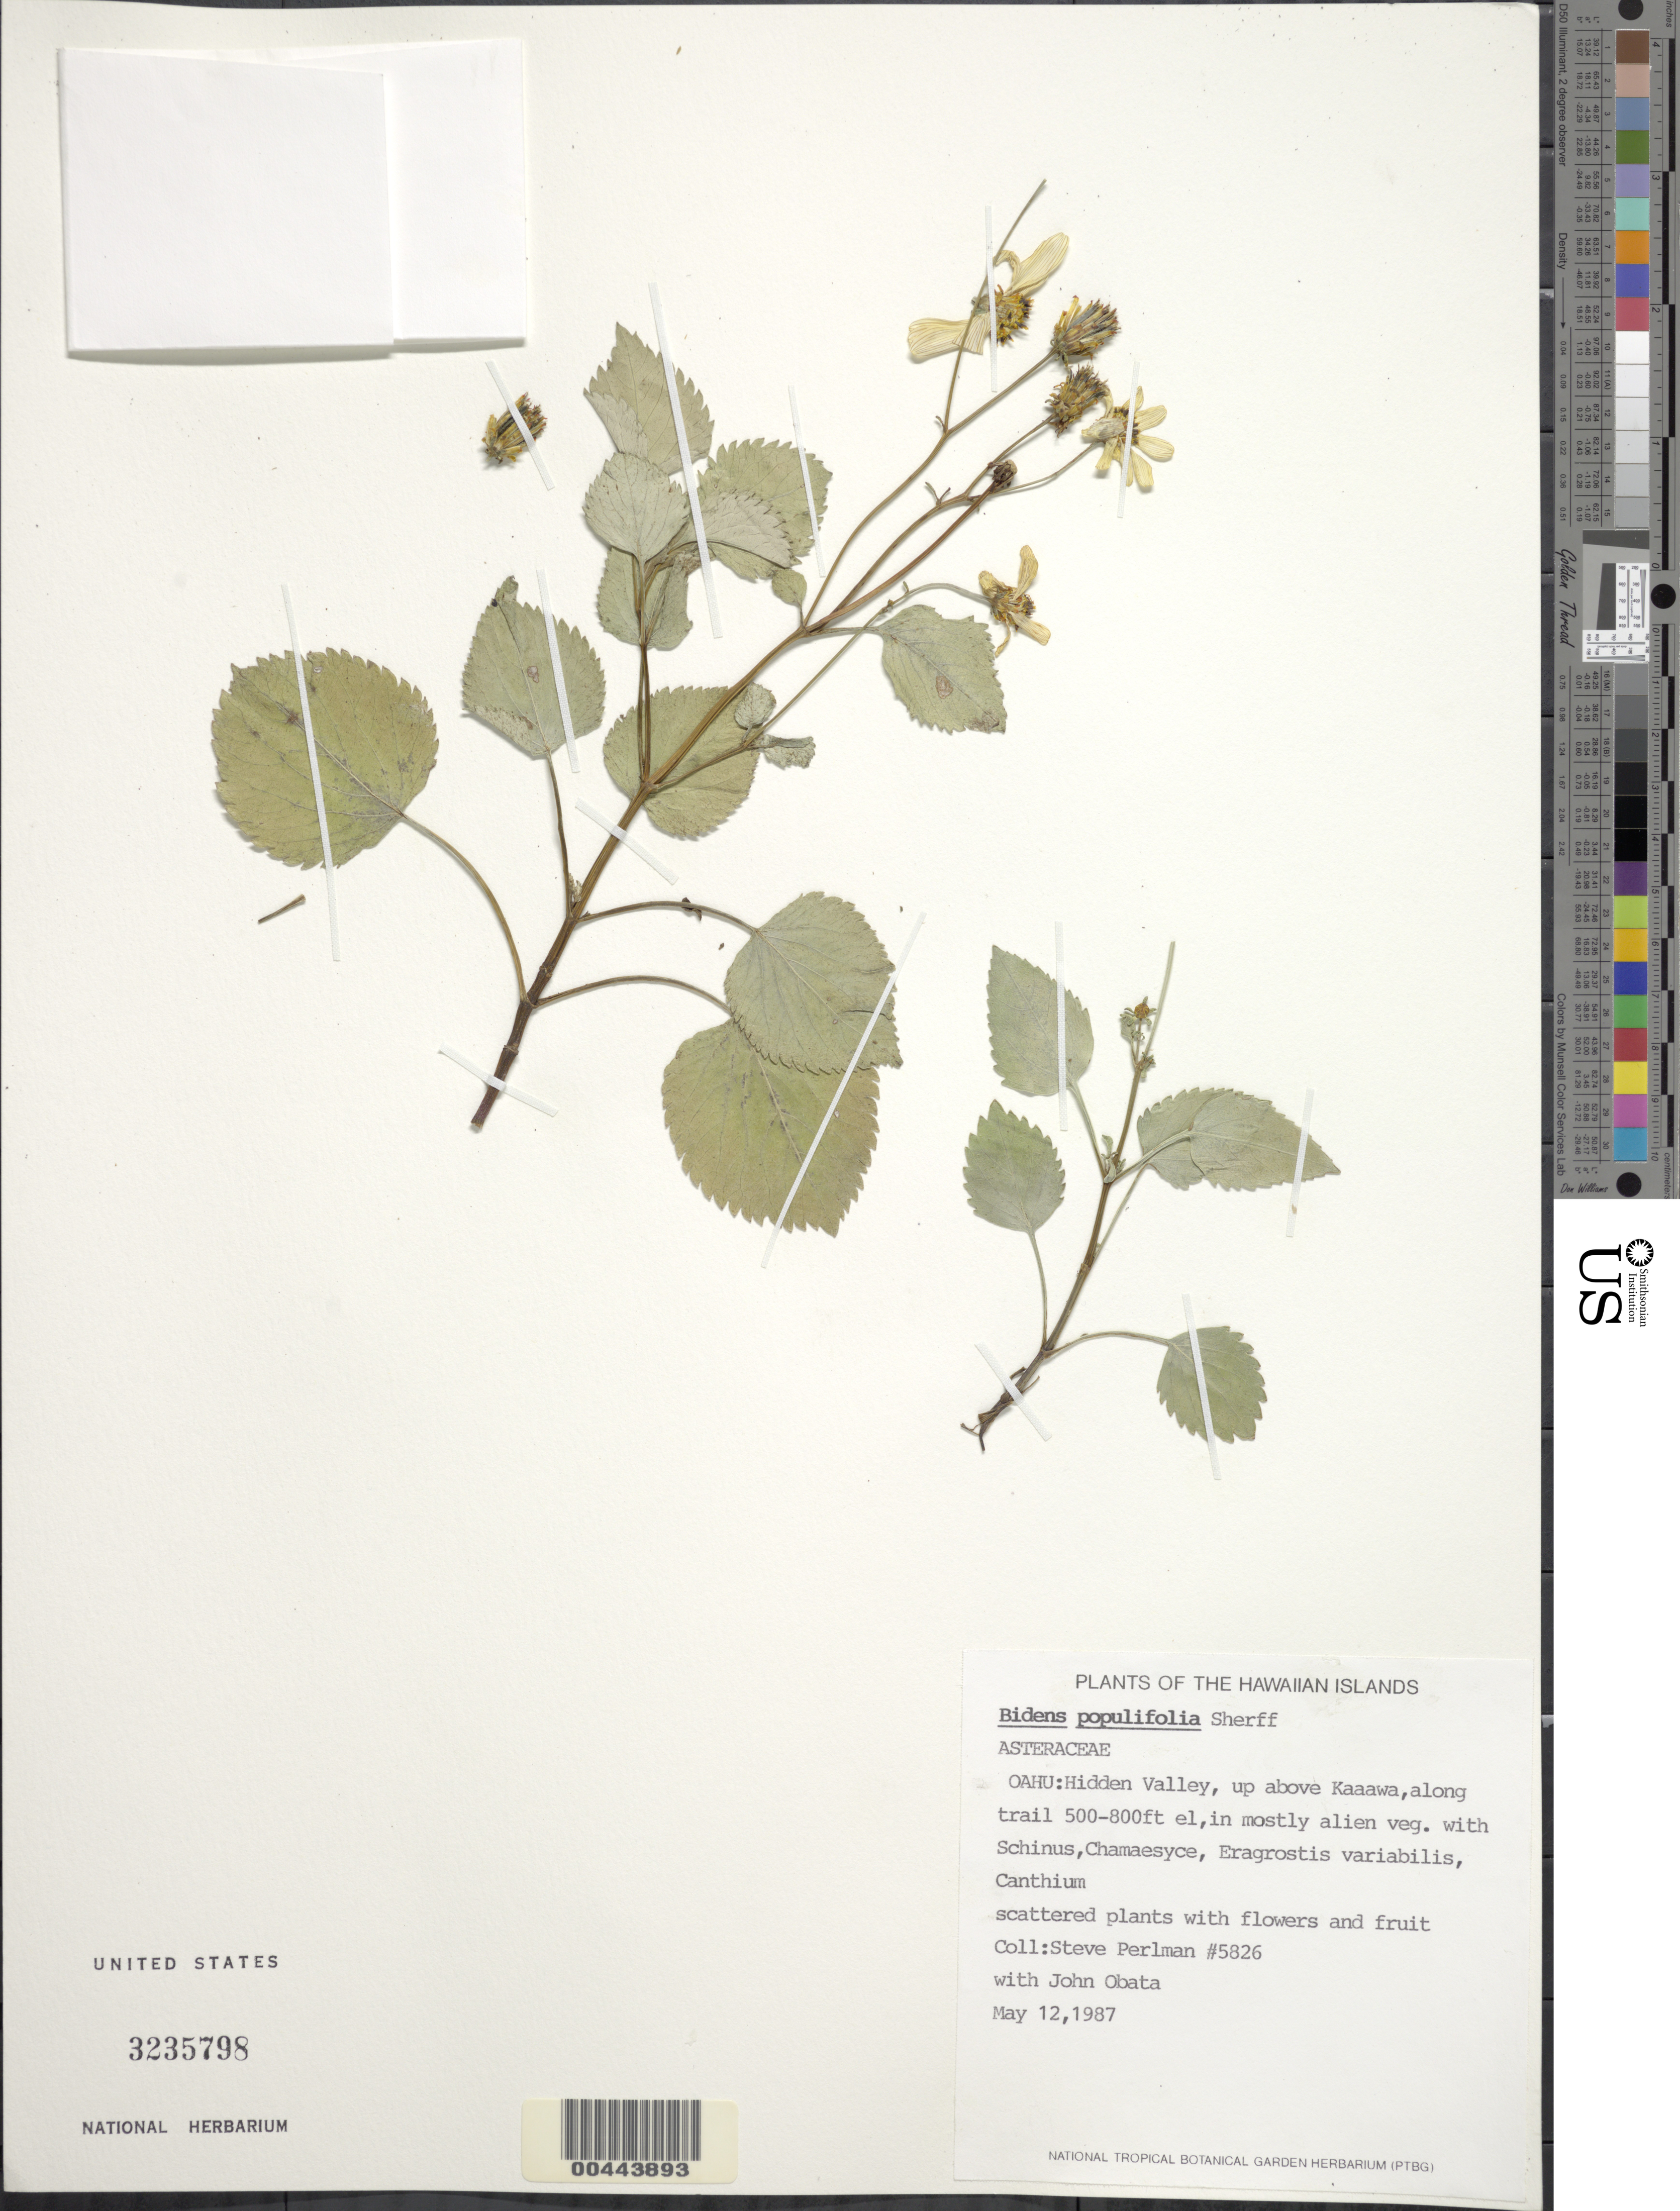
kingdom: Plantae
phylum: Tracheophyta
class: Magnoliopsida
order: Asterales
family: Asteraceae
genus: Bidens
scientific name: Bidens populifolia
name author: Sherff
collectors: S. P. Perlman & J. Obata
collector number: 5826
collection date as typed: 12 May 1987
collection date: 1987-05-12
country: United States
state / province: Hawaii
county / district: Honolulu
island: Oahu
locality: Hidden Valley, up above Kaaawa, along trail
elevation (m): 152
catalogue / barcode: US 3235798